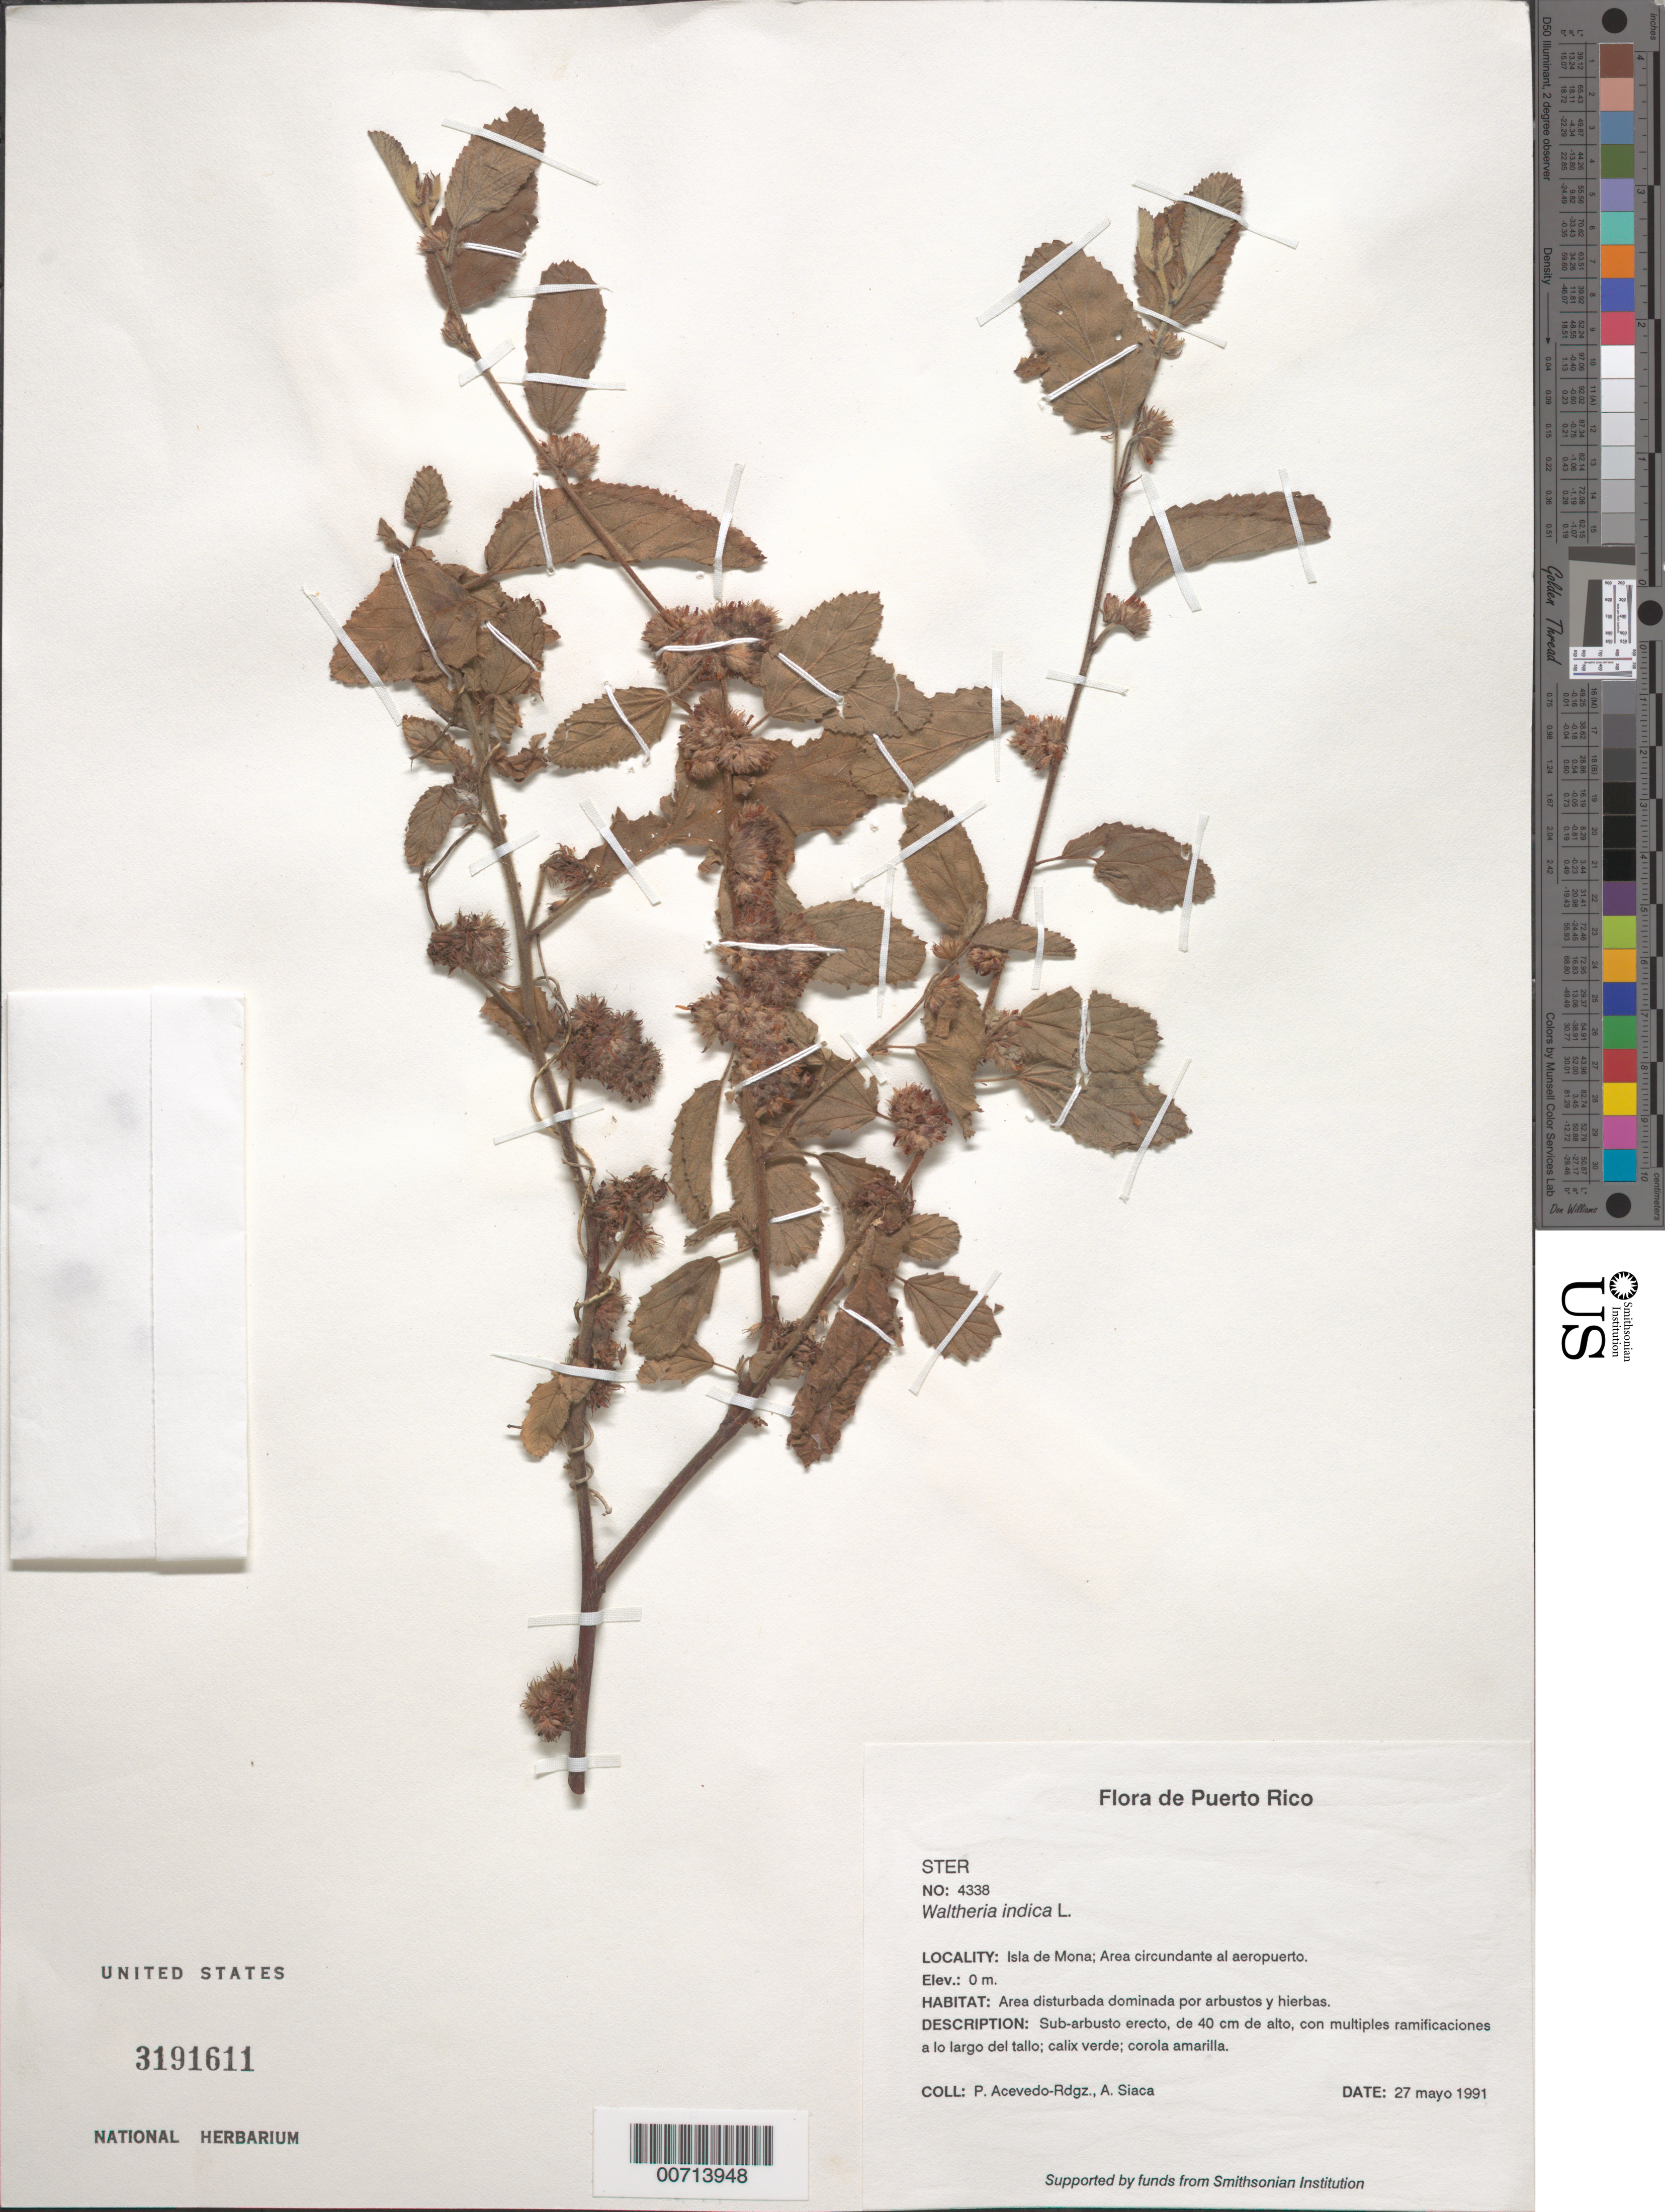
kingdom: Plantae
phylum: Tracheophyta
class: Magnoliopsida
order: Malvales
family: Malvaceae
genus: Waltheria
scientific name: Waltheria indica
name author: L.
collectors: P. Acevedo-Rodr. & A. Siaca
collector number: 4338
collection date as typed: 27 May 1991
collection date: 1991-05-27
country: Puerto Rico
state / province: Mayaguëz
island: Mona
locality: Isla de Mona; Area circundante al aeropuerto.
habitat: Area disturbada dominada por arbustos y hierbas.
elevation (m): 0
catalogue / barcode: US 3191611